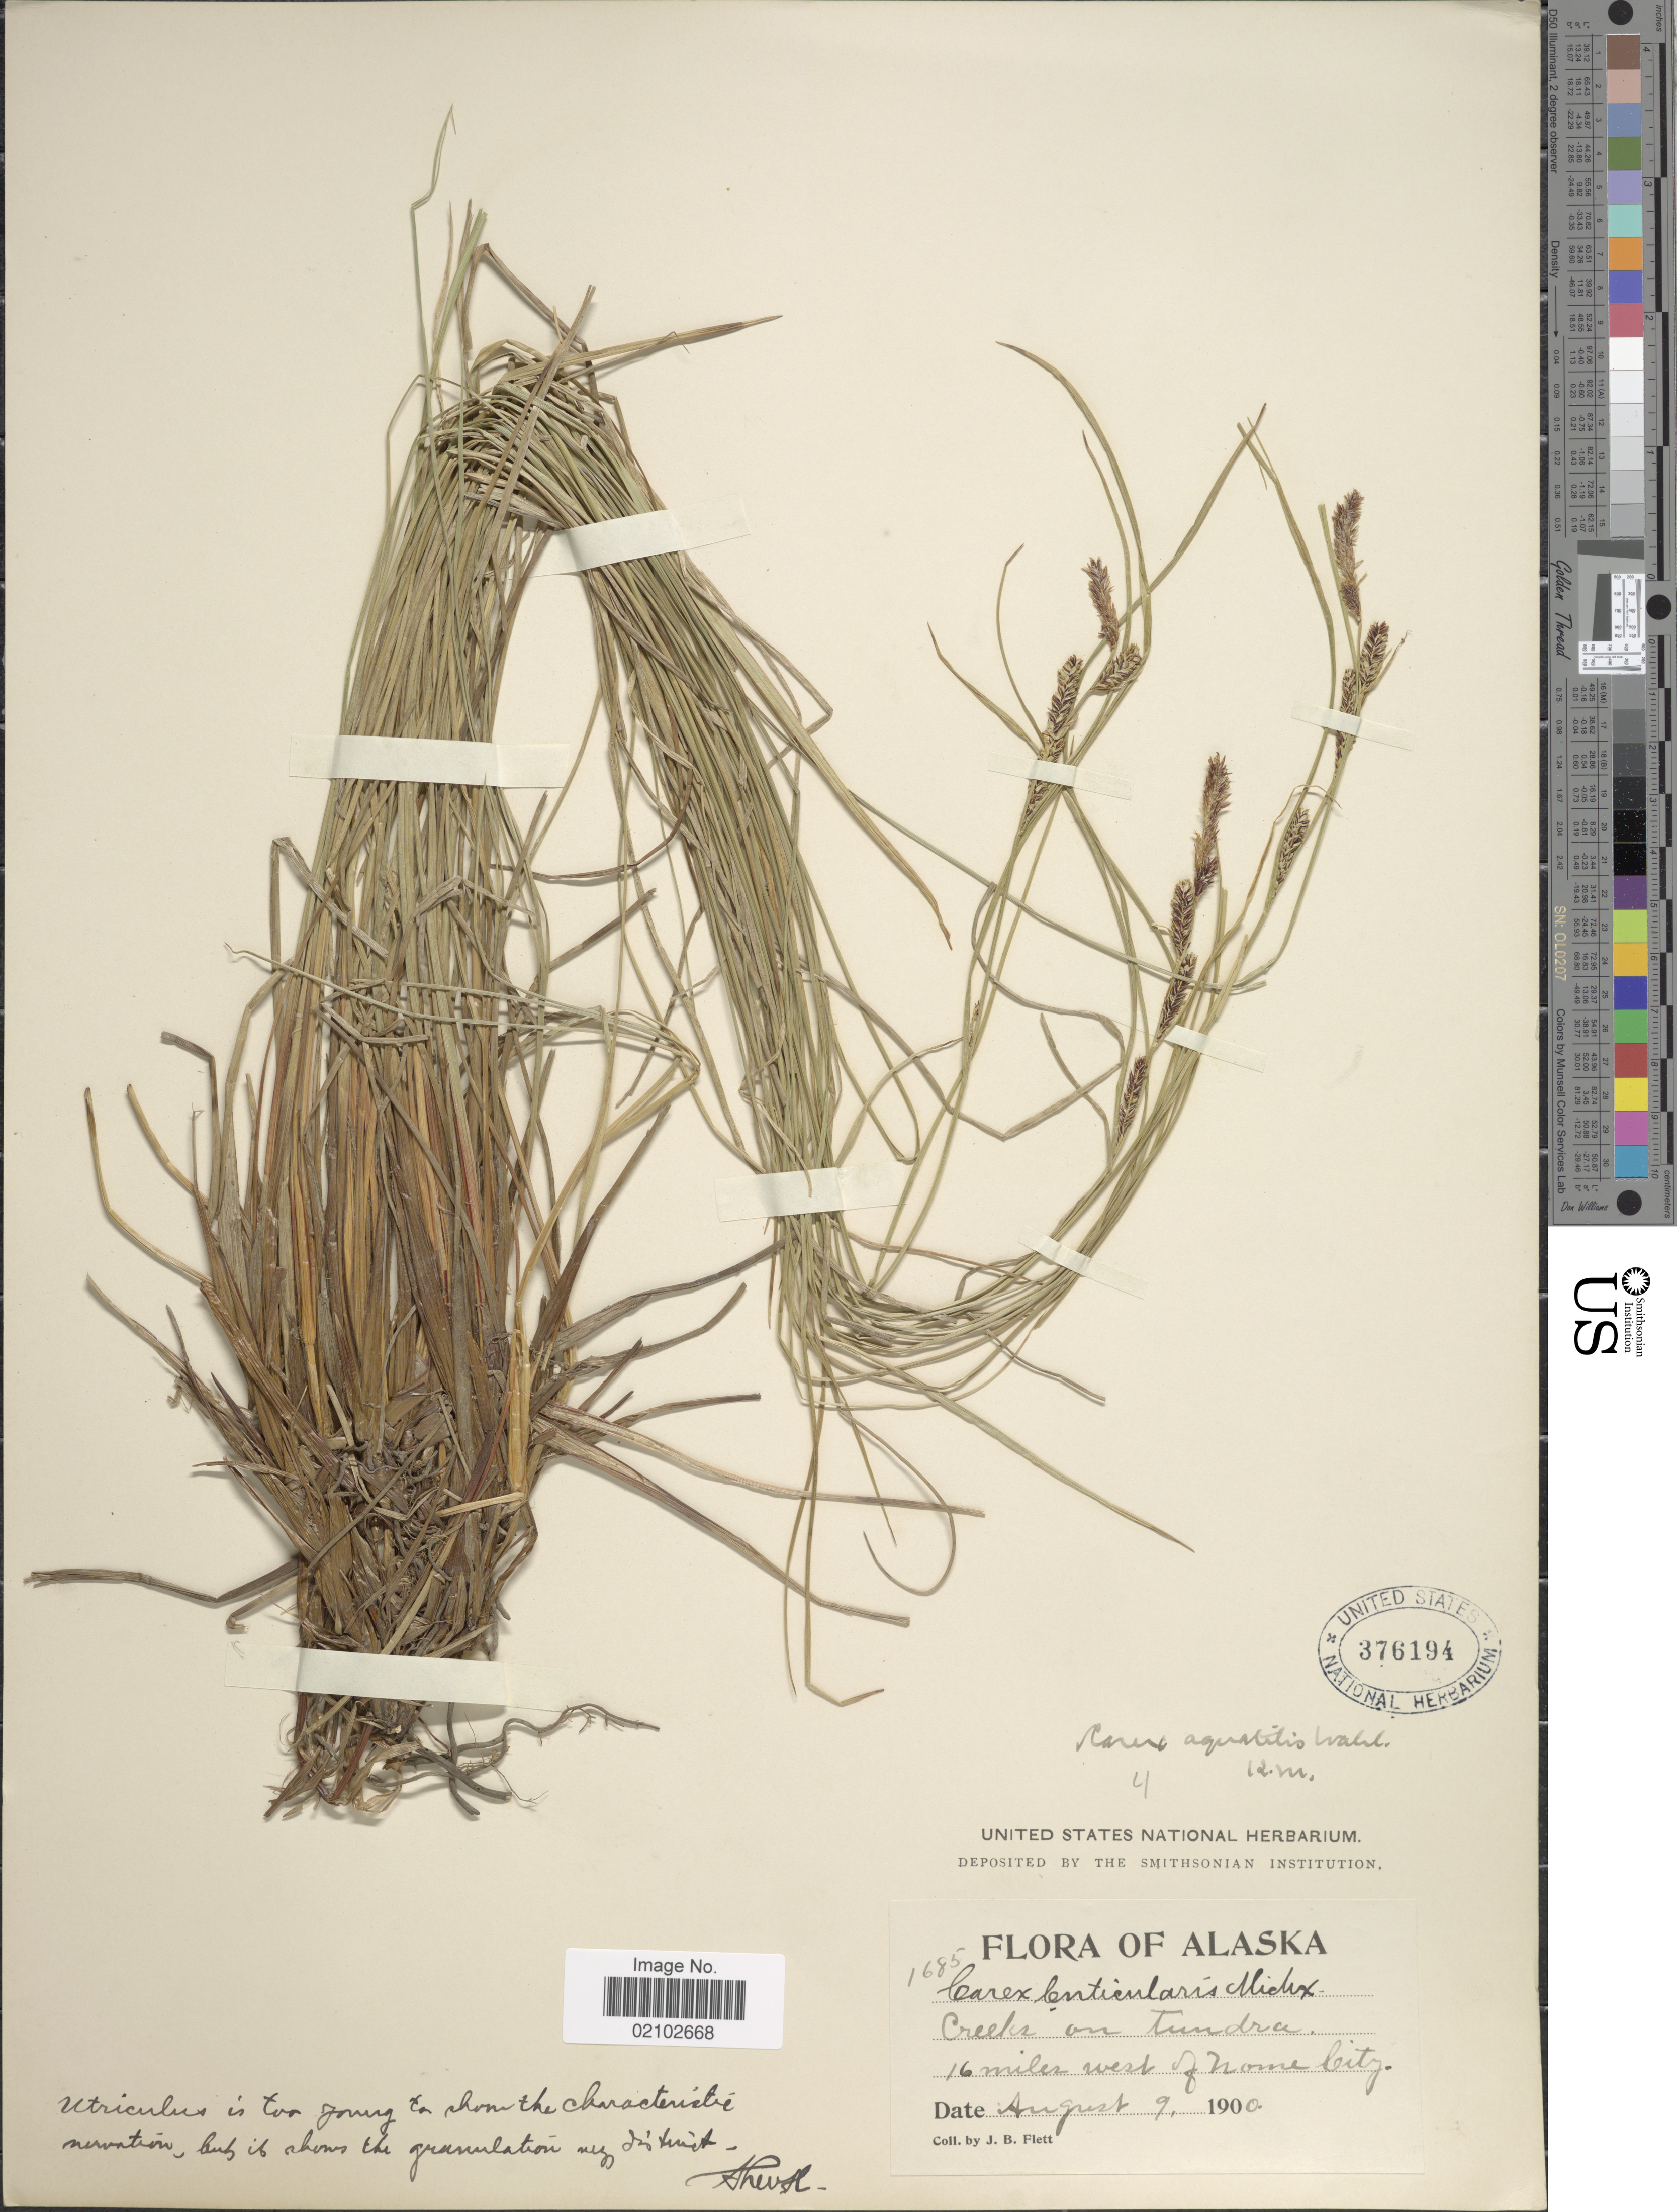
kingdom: Plantae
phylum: Tracheophyta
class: Liliopsida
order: Poales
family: Cyperaceae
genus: Carex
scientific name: Carex aquatilis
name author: Wahlenb.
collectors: J. Flett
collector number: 1685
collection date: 1900-08-09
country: United States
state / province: Alaska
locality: Creeks on tundra, 16 miles west of Nome City.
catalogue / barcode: US 376194